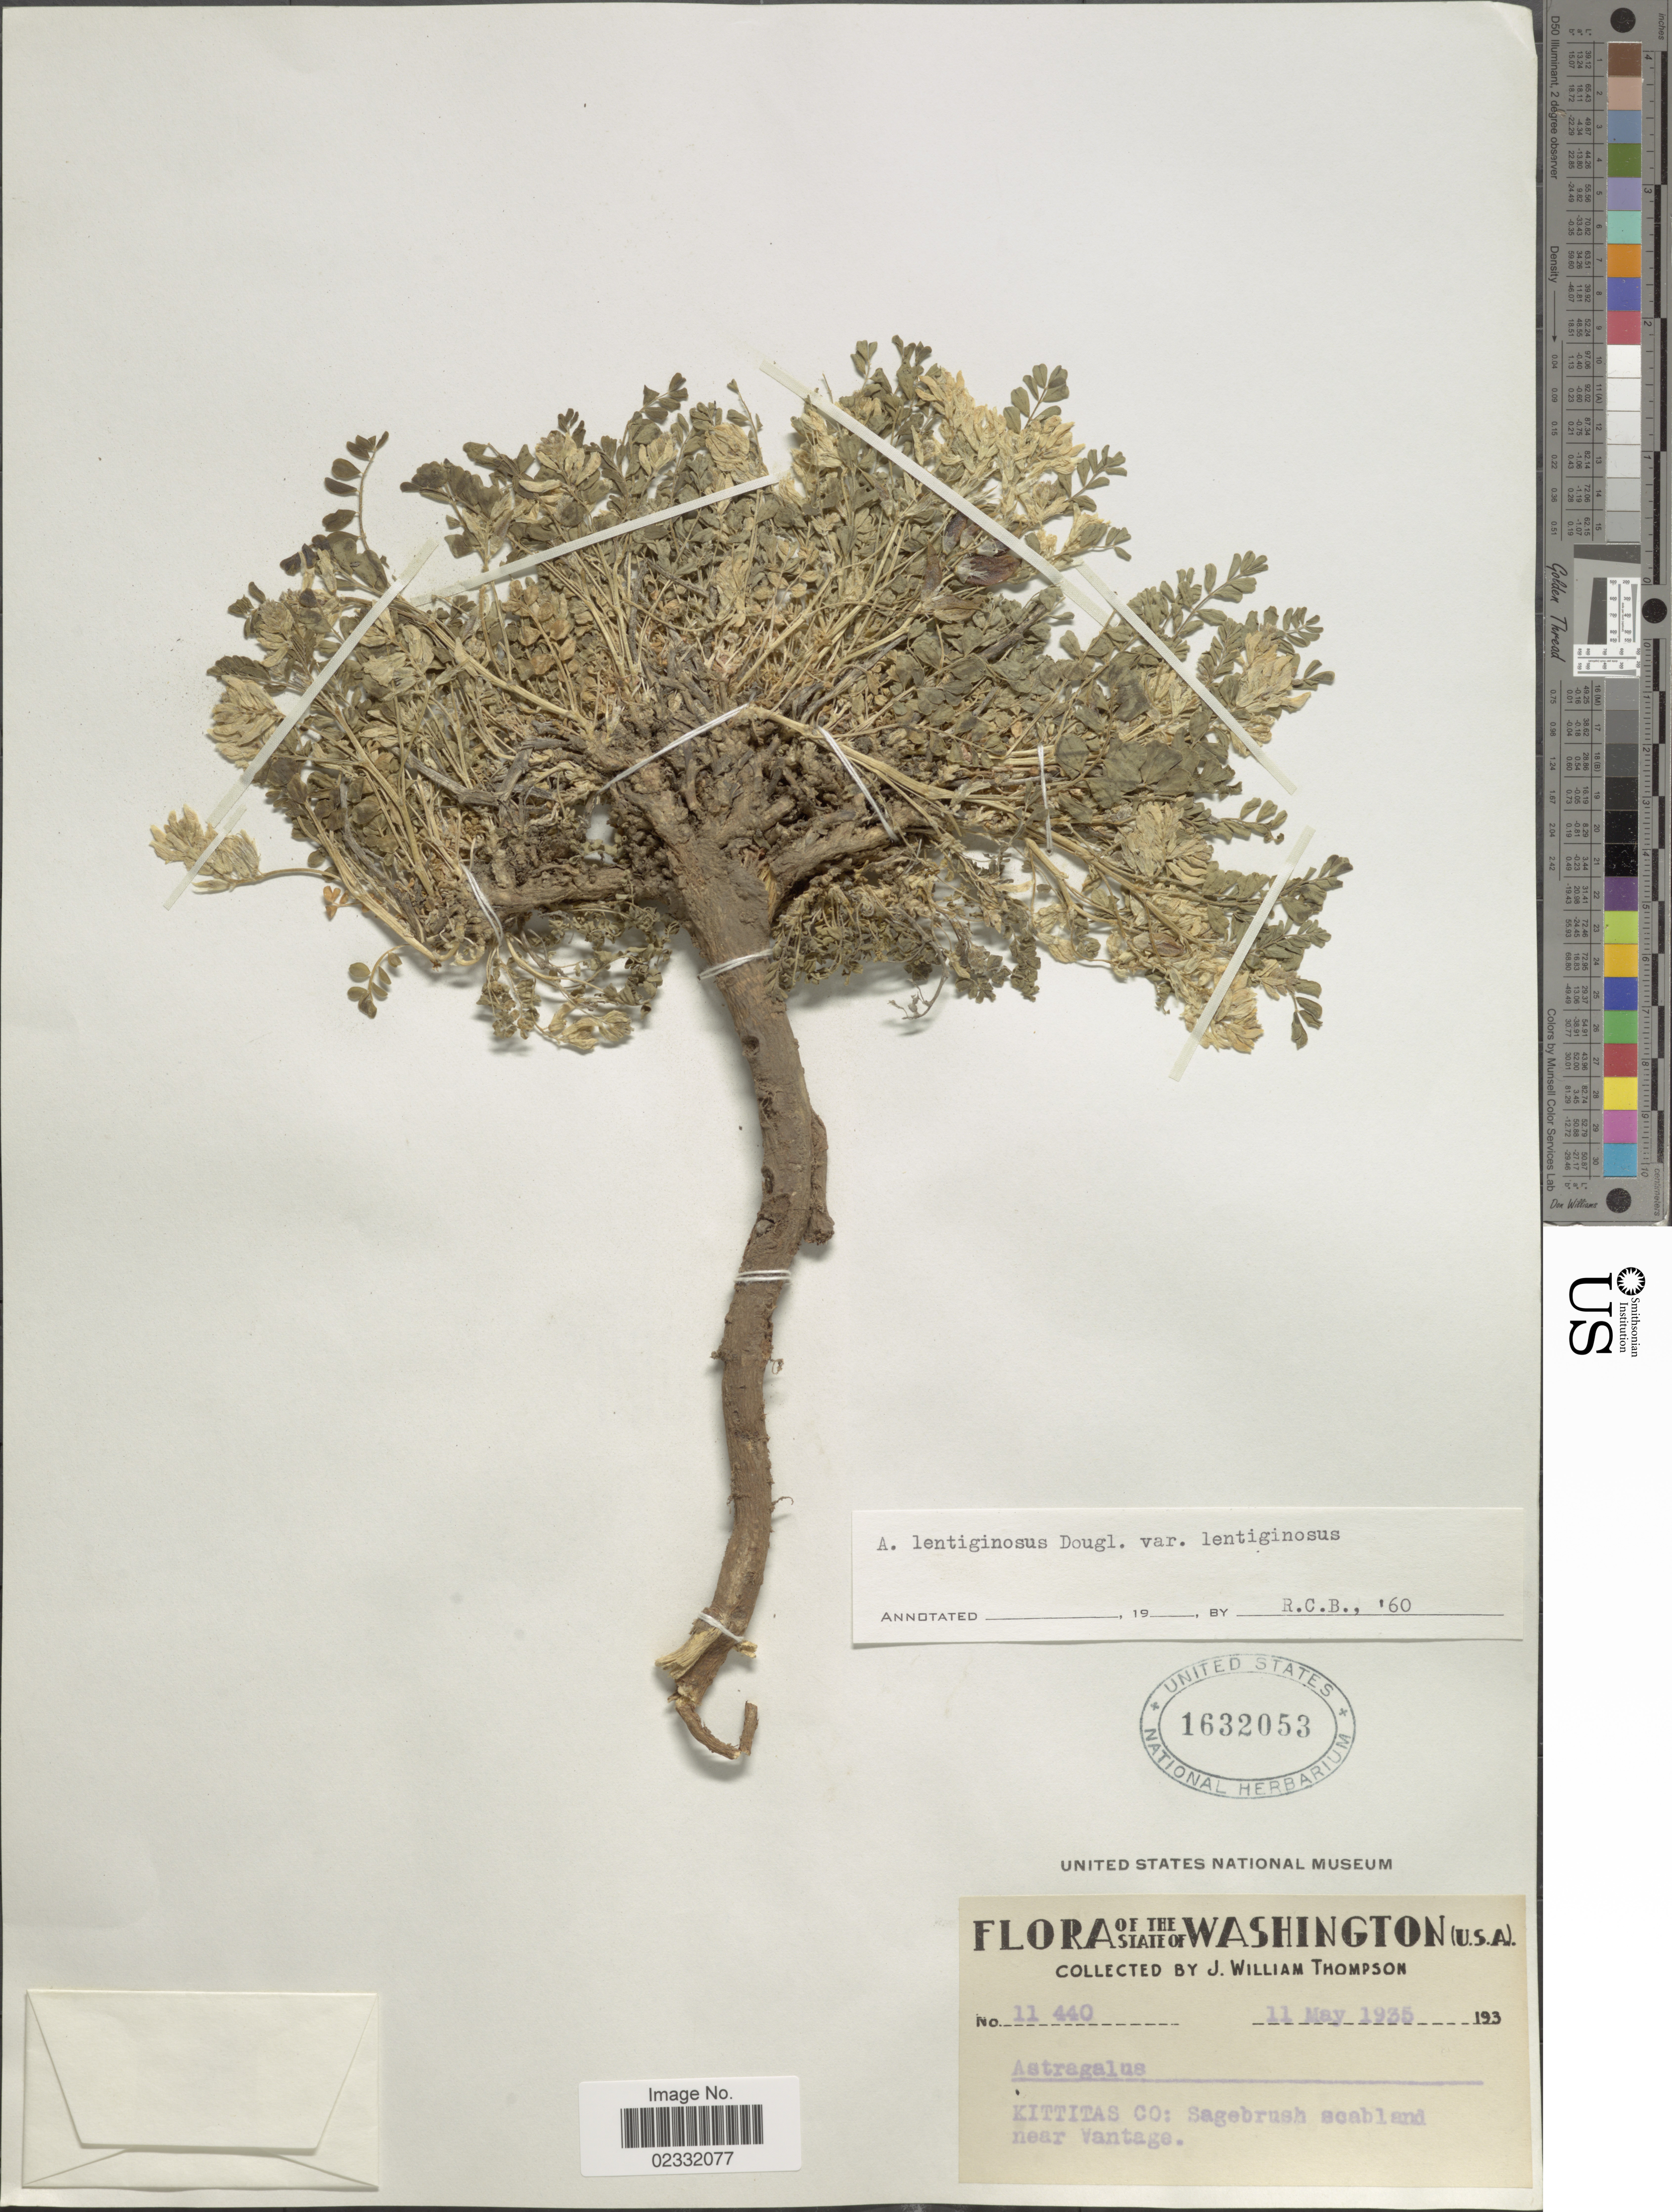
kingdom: Plantae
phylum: Tracheophyta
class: Magnoliopsida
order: Fabales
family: Fabaceae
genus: Astragalus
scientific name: Astragalus lentiginosus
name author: Douglas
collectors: J. W. Thompson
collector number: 11440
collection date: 1935-05-11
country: United States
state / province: Washington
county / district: Kittitas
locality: Kittitas Co: Sagebrush scabland near Vantage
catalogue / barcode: US 1632053